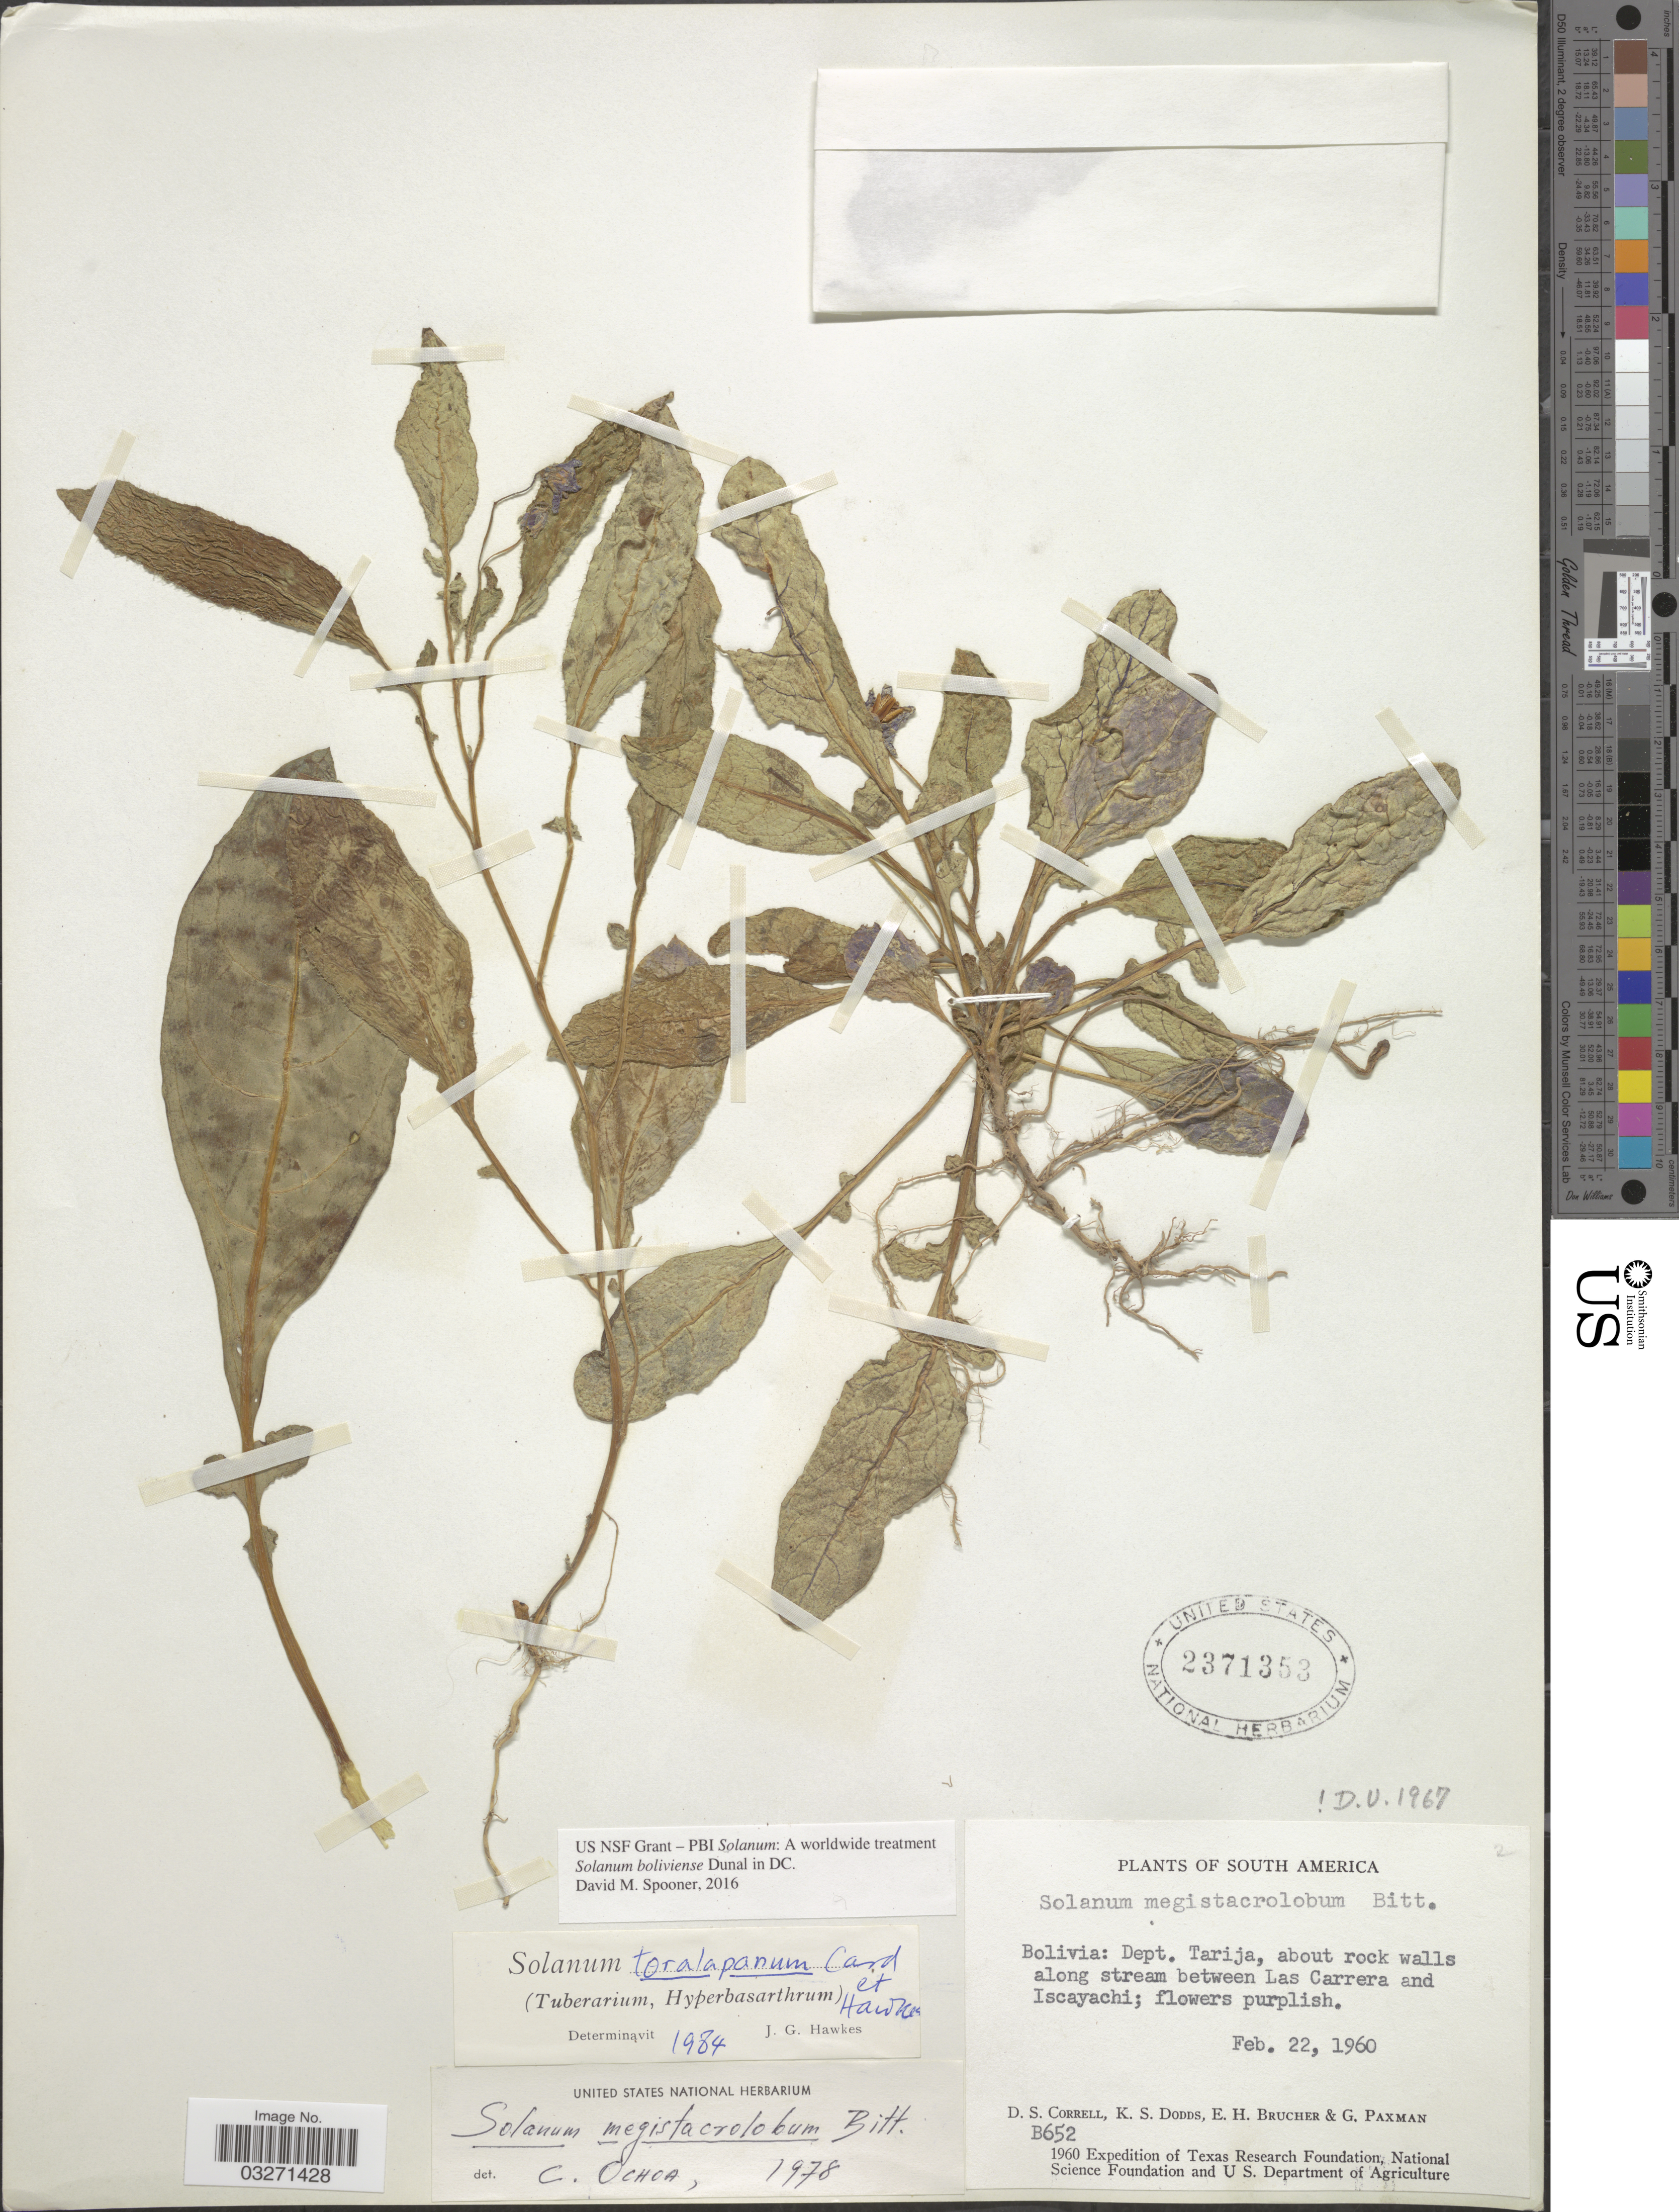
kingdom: Plantae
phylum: Tracheophyta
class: Magnoliopsida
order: Solanales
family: Solanaceae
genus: Solanum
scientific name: Solanum boliviense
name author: Dunal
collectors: D. S. Correll, K. Dodds, E. Brucher & G. Paxman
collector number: B652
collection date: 1960-02-22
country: Bolivia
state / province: Tarija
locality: Dept. Tarija, about rock walls along stream between Las Carrera and Iscayachi.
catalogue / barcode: US 2371353